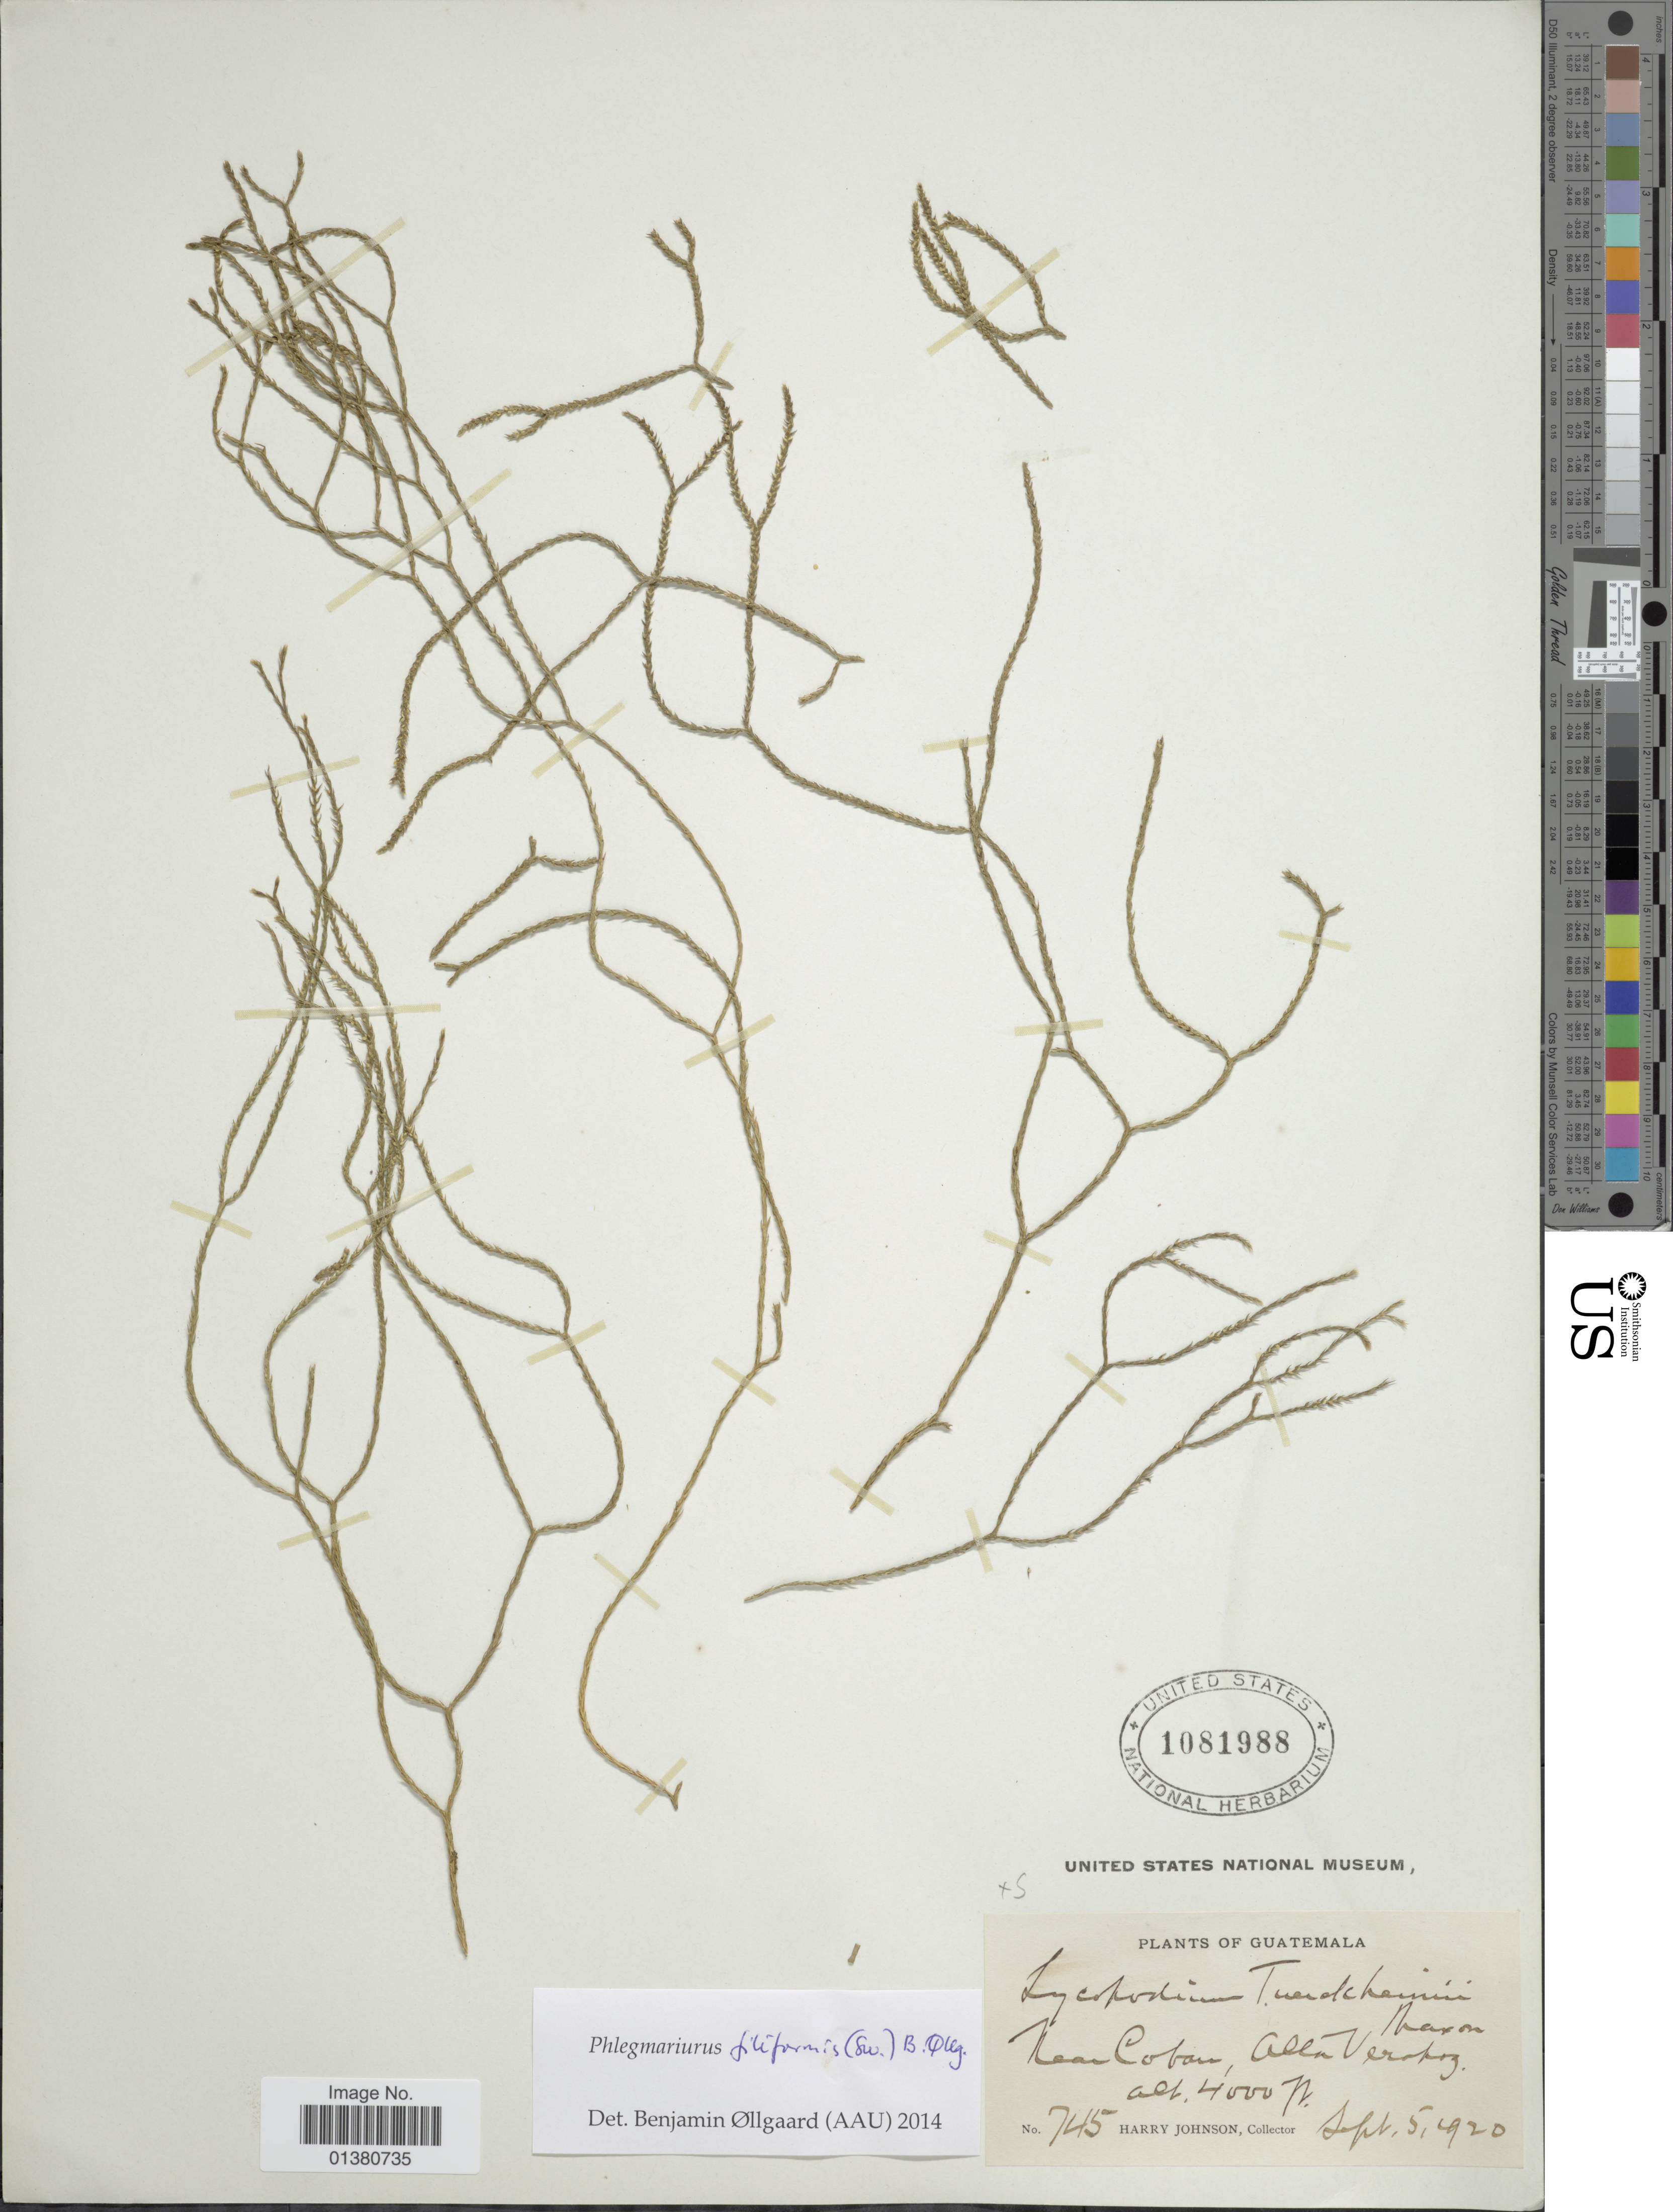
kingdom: Plantae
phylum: Tracheophyta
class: Lycopodiopsida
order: Lycopodiales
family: Lycopodiaceae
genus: Phlegmariurus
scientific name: Phlegmariurus filiformis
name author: (Sw.) W.H. Wagner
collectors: H. Johnson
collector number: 745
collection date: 1920-09-05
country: Guatemala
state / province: Alta Verapaz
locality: Near Coban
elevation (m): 4000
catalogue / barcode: US 1081988